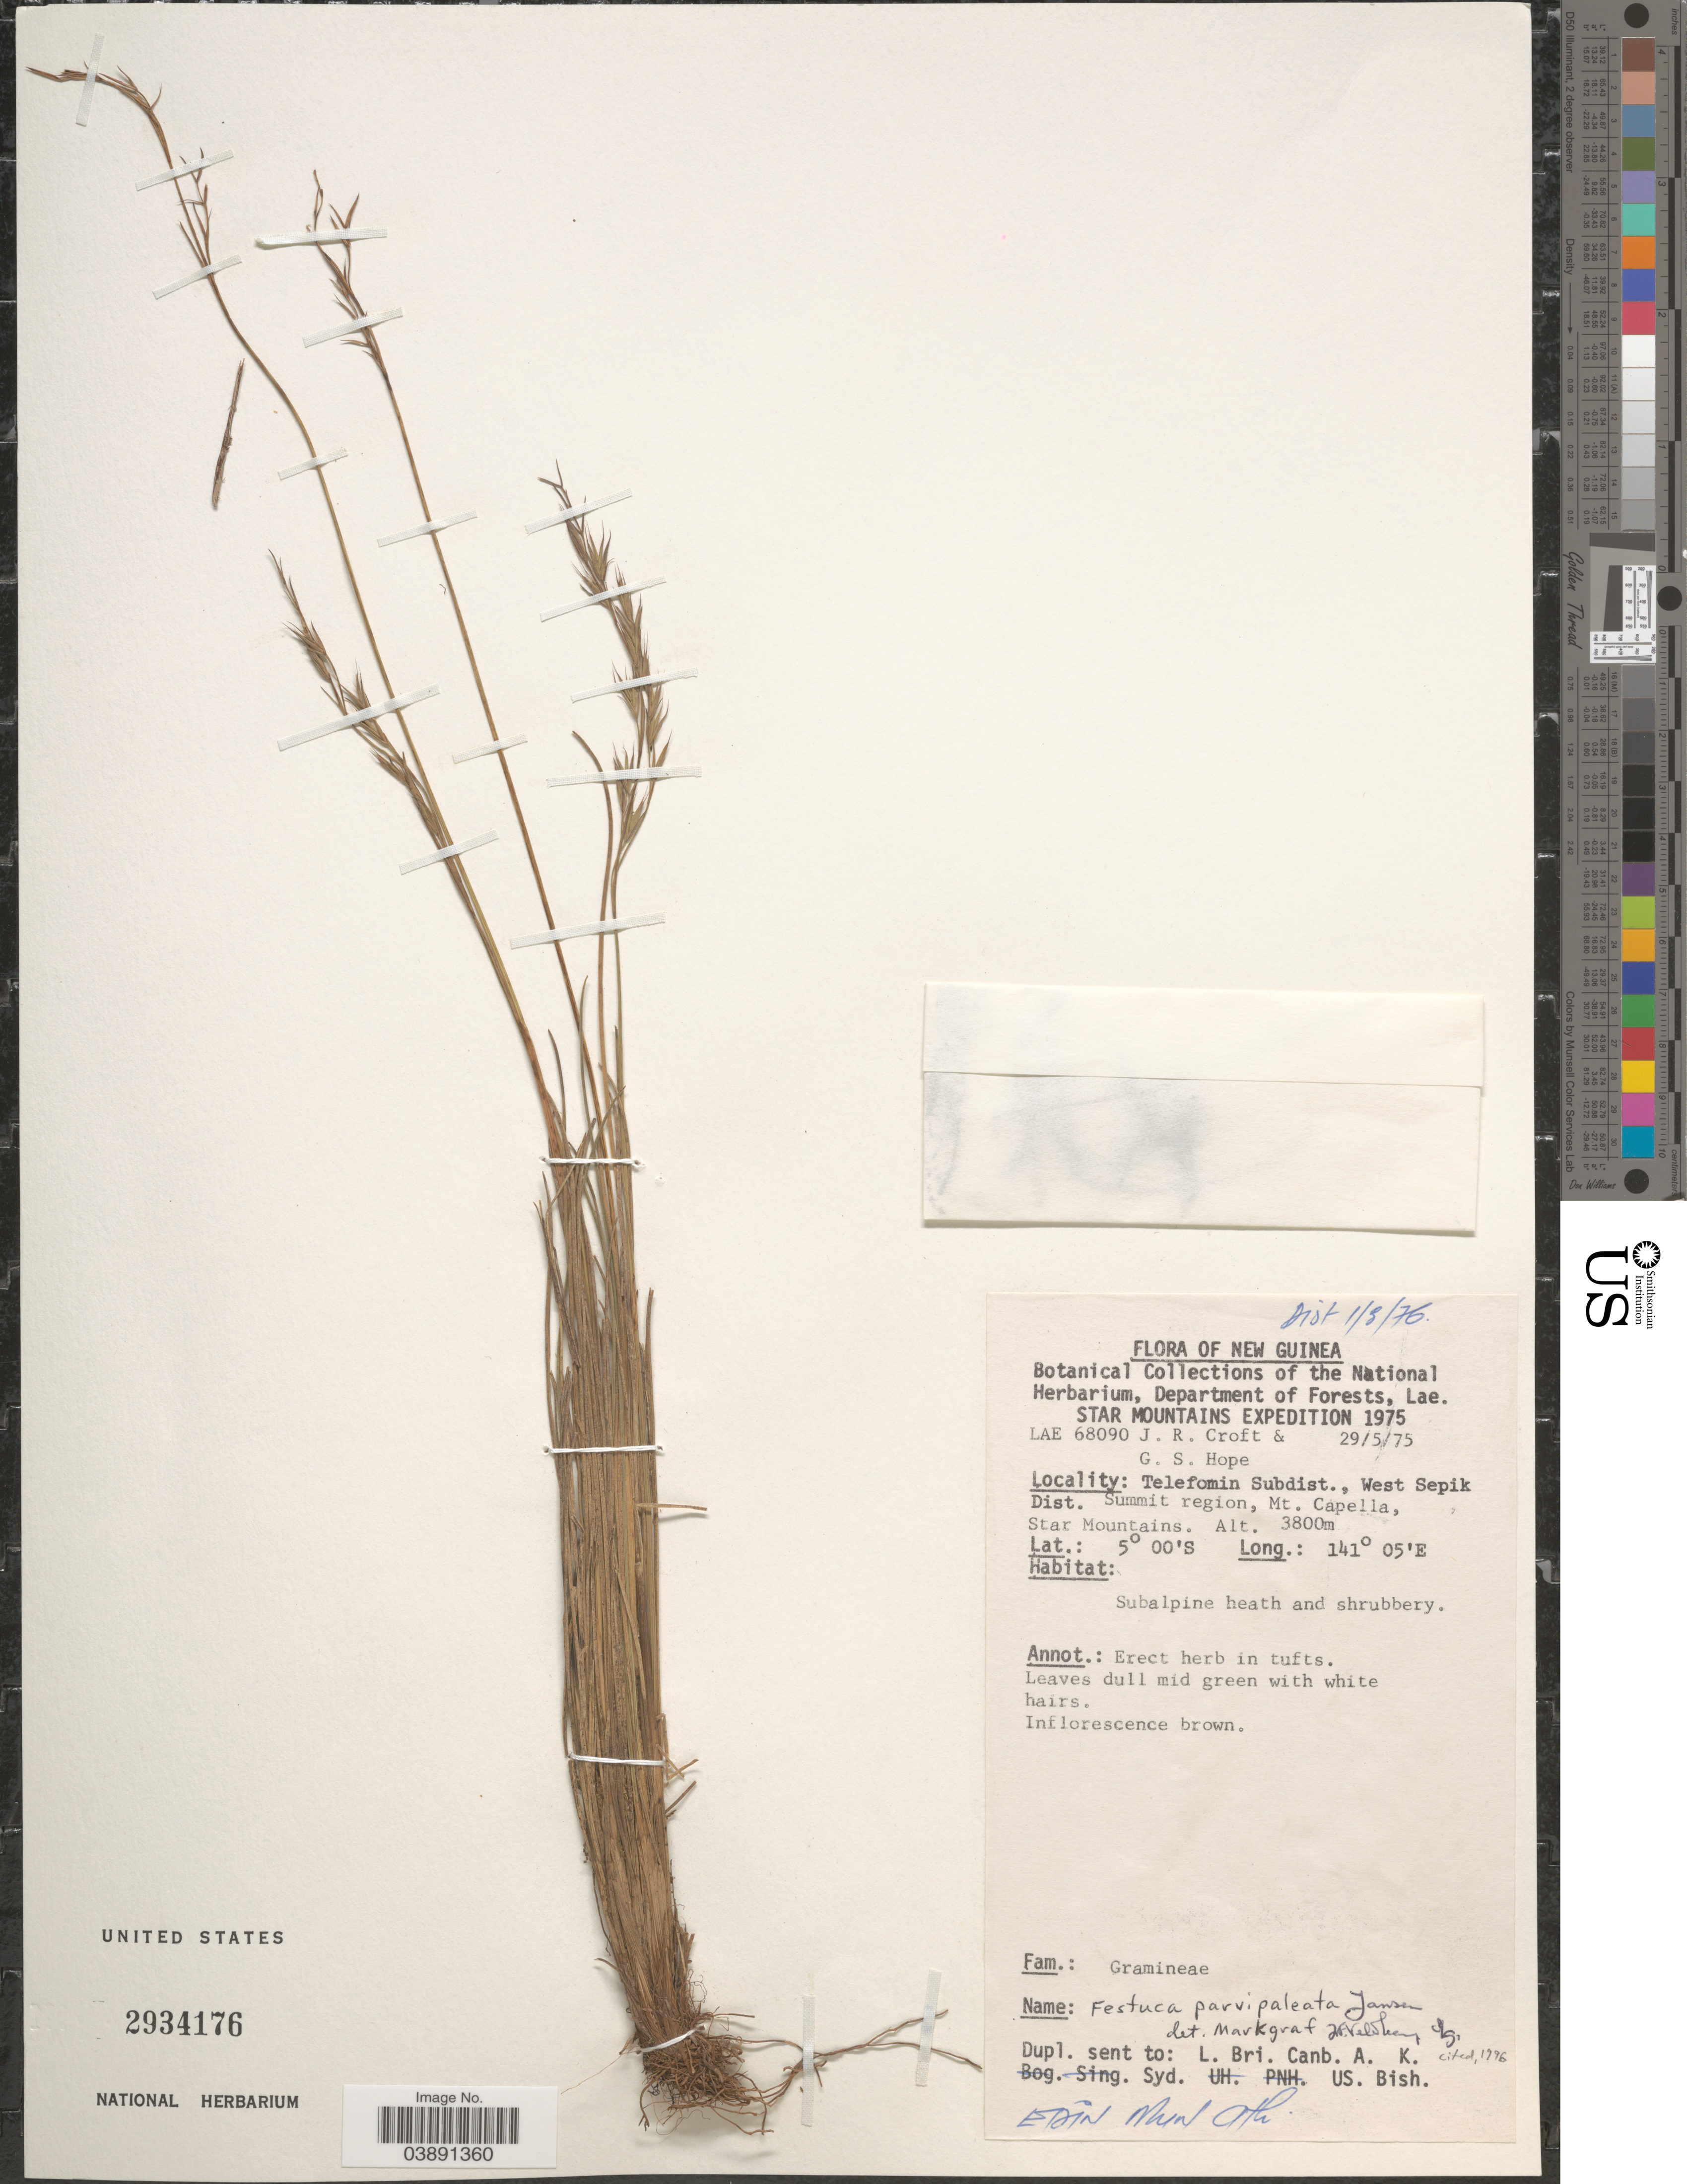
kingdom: Plantae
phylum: Tracheophyta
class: Liliopsida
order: Poales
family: Poaceae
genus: Festuca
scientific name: Festuca parvipaleata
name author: Jansen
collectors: J. R. Croft & G. Hope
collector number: LAE 68090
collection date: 1975-05-29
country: Papua New Guinea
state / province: Sandaun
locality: New Guinea. Telefomin Subdist., West Sepik Dist. Summit region, Mt. Capella, Star Mountains.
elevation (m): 3800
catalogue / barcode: US 2934176